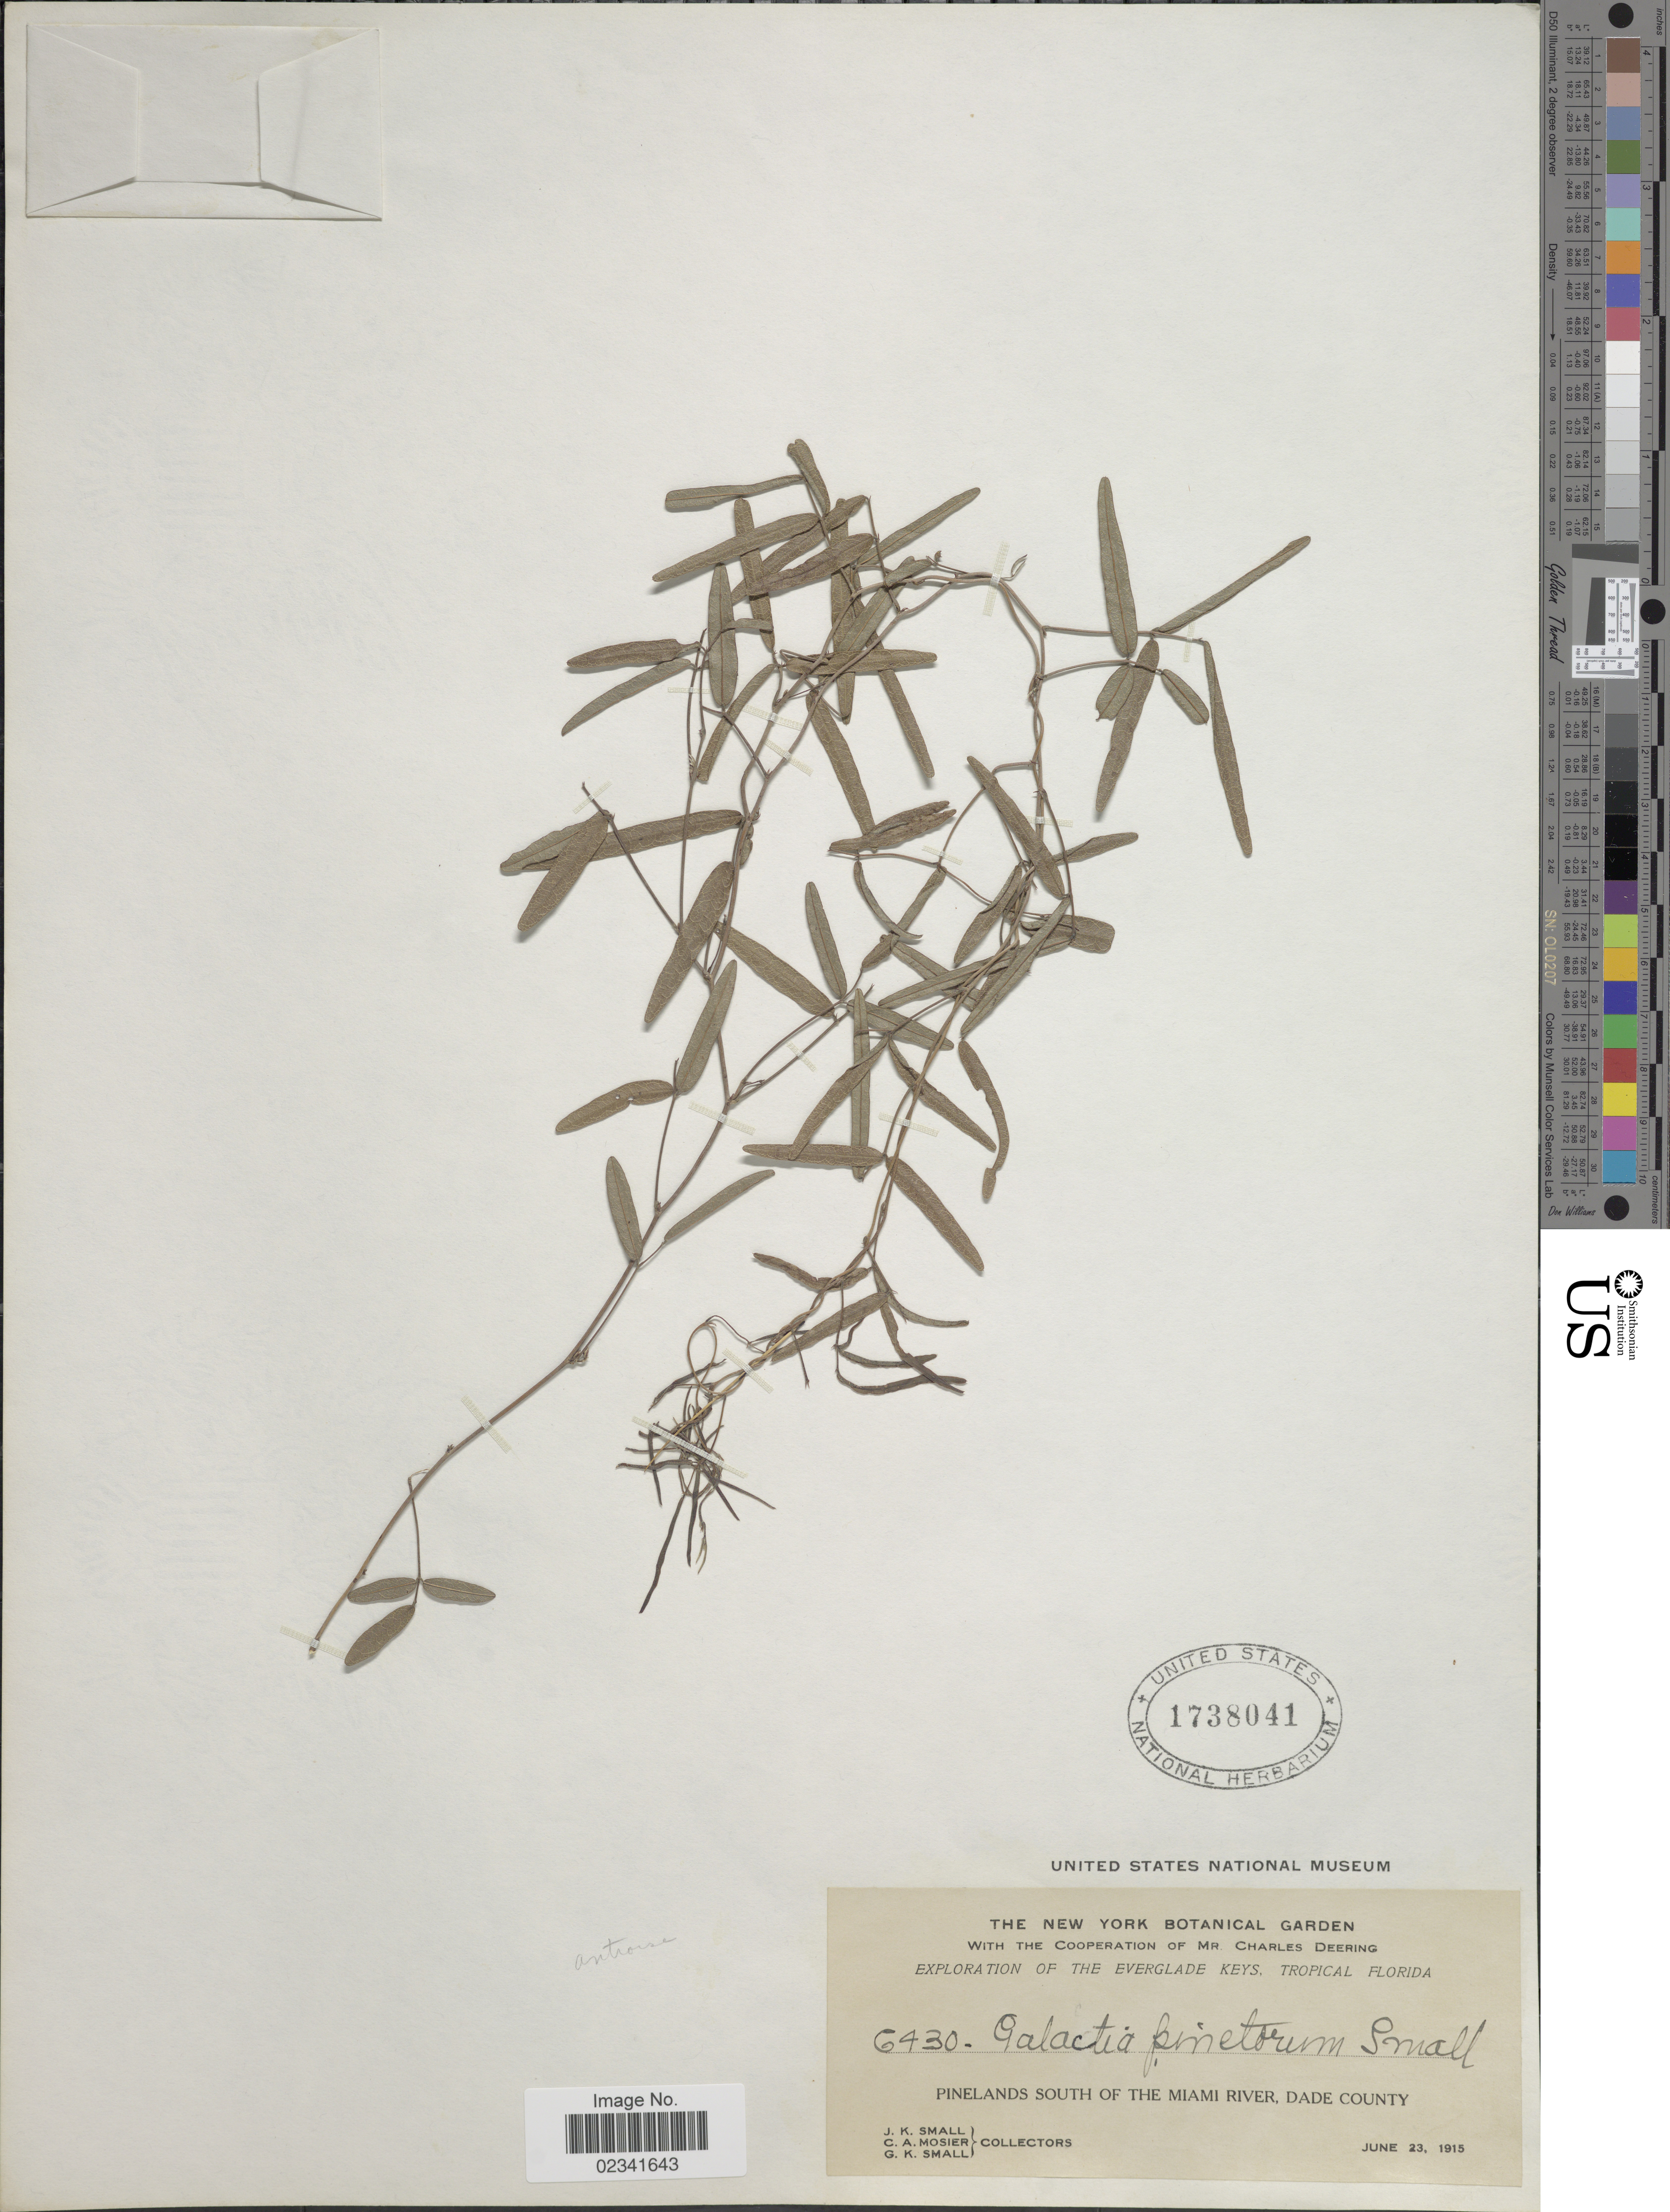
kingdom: Plantae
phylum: Tracheophyta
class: Magnoliopsida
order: Fabales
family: Fabaceae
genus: Galactia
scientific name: Galactia pinetorum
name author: Small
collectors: J. K. Small, C. A. Mosier & G. K. Small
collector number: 6430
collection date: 1915-06-23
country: United States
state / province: Florida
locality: The Everglades Keys, Tropical Florida, Pinelands South of the Miami River, Dade County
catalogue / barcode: US 1738041